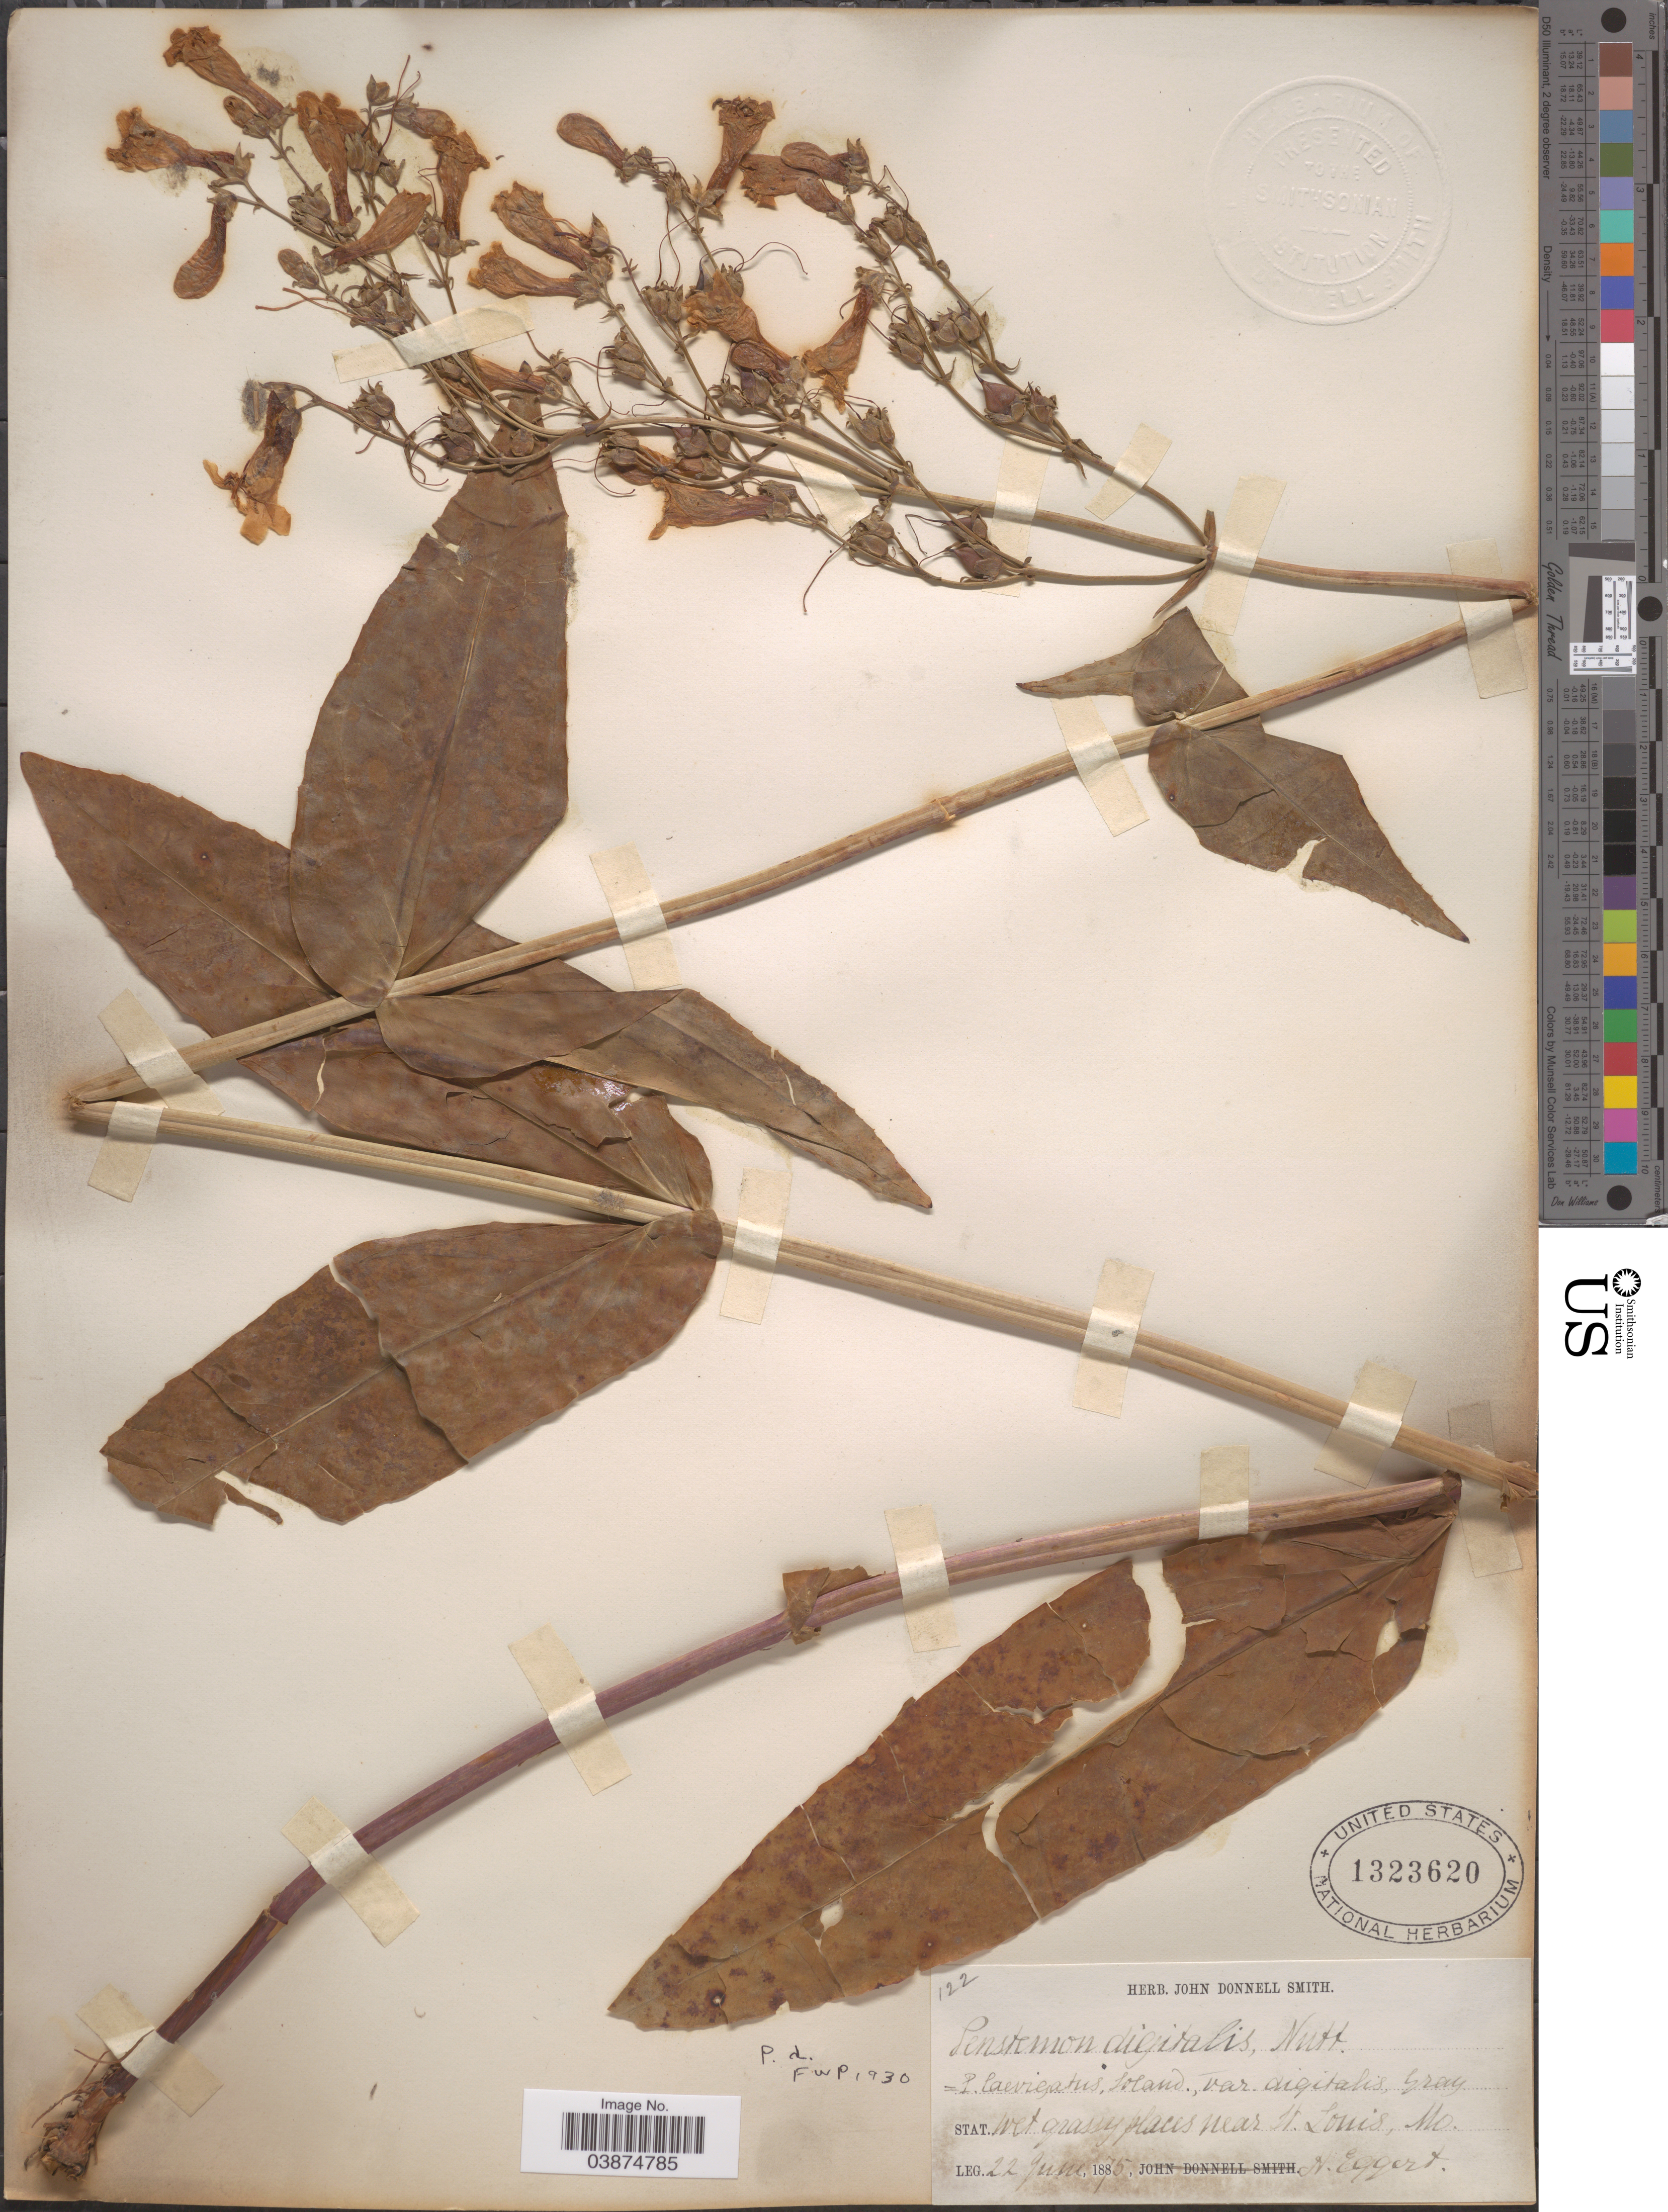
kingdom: Plantae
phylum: Tracheophyta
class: Magnoliopsida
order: Lamiales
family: Plantaginaceae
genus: Penstemon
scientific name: Penstemon digitalis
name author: Nutt. ex Sims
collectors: H. Eggert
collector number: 122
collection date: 1875-06-22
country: United States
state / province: Missouri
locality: Stat. wet grassy places near St. Louis.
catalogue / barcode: US 1323620